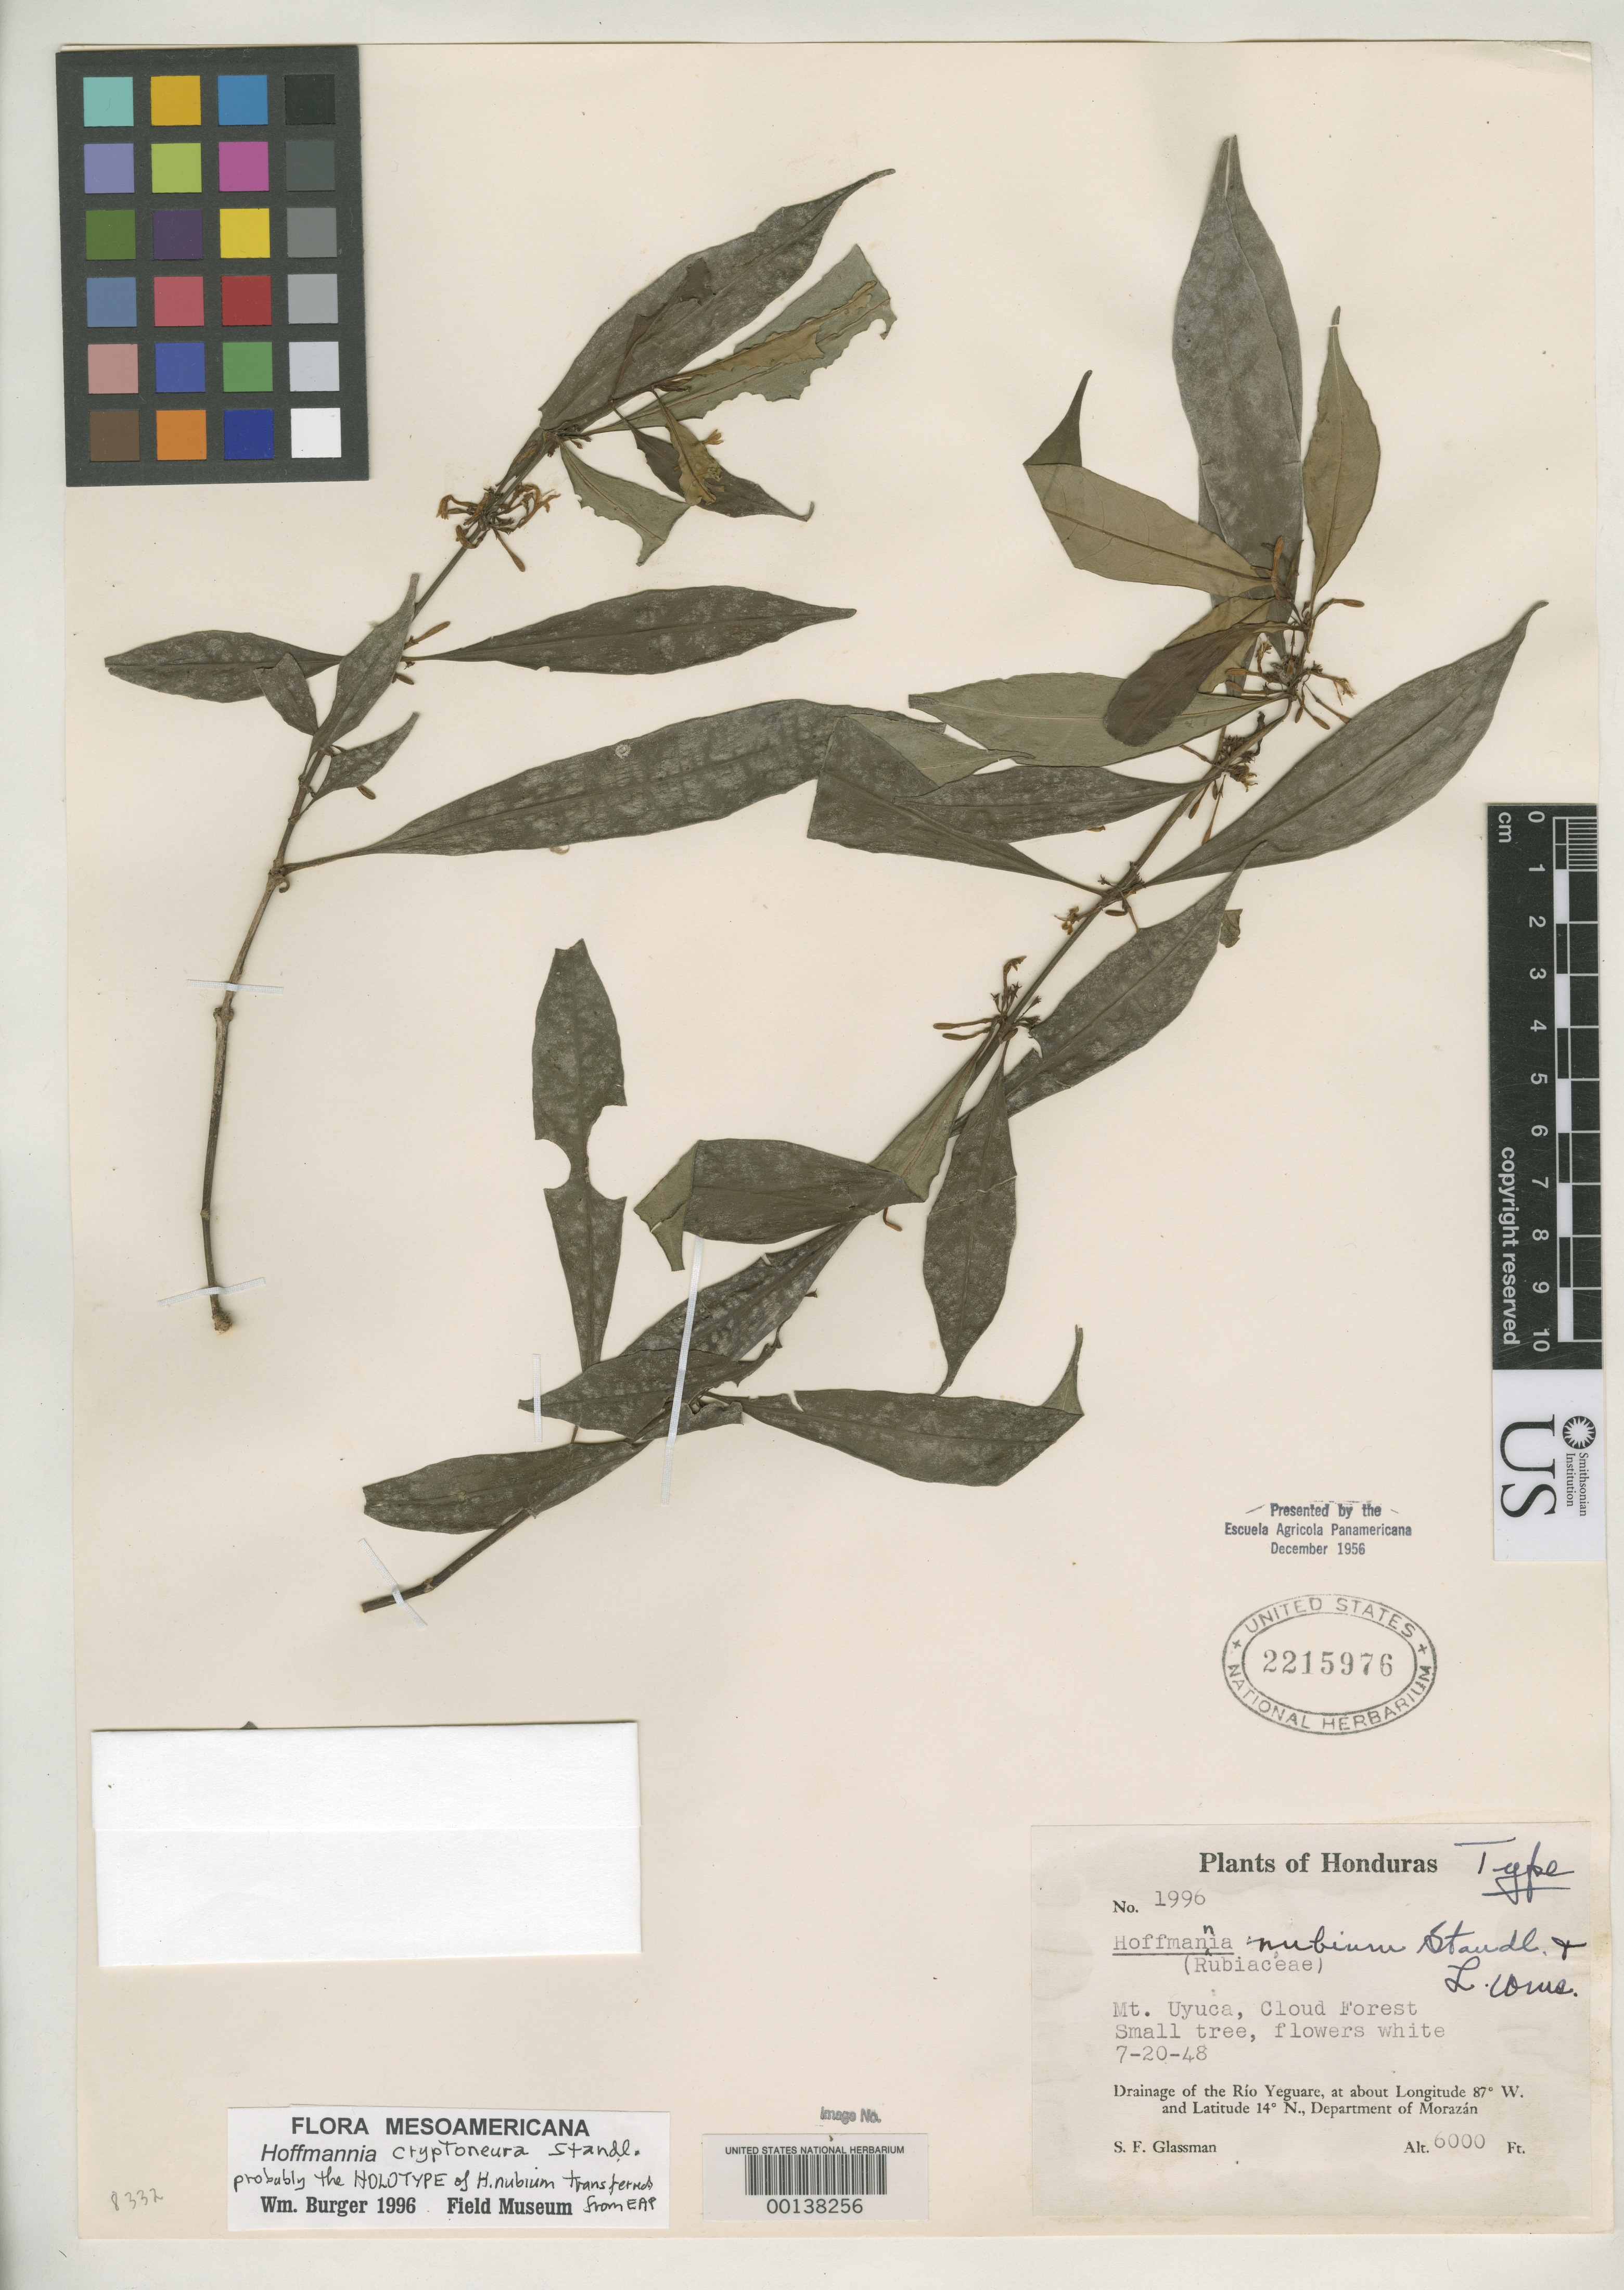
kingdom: Plantae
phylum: Tracheophyta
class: Magnoliopsida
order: Gentianales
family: Rubiaceae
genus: Hoffmannia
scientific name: Hoffmannia nubium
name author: Standl. & L.O. Williams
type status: Holotype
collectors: S. F. Glassman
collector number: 1996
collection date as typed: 20 Jan 1948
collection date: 1948-01-20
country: Honduras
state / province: Fco. Morazán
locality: Mt. Uyuca, drainage of río Yeguare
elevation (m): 1800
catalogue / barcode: US 2215976